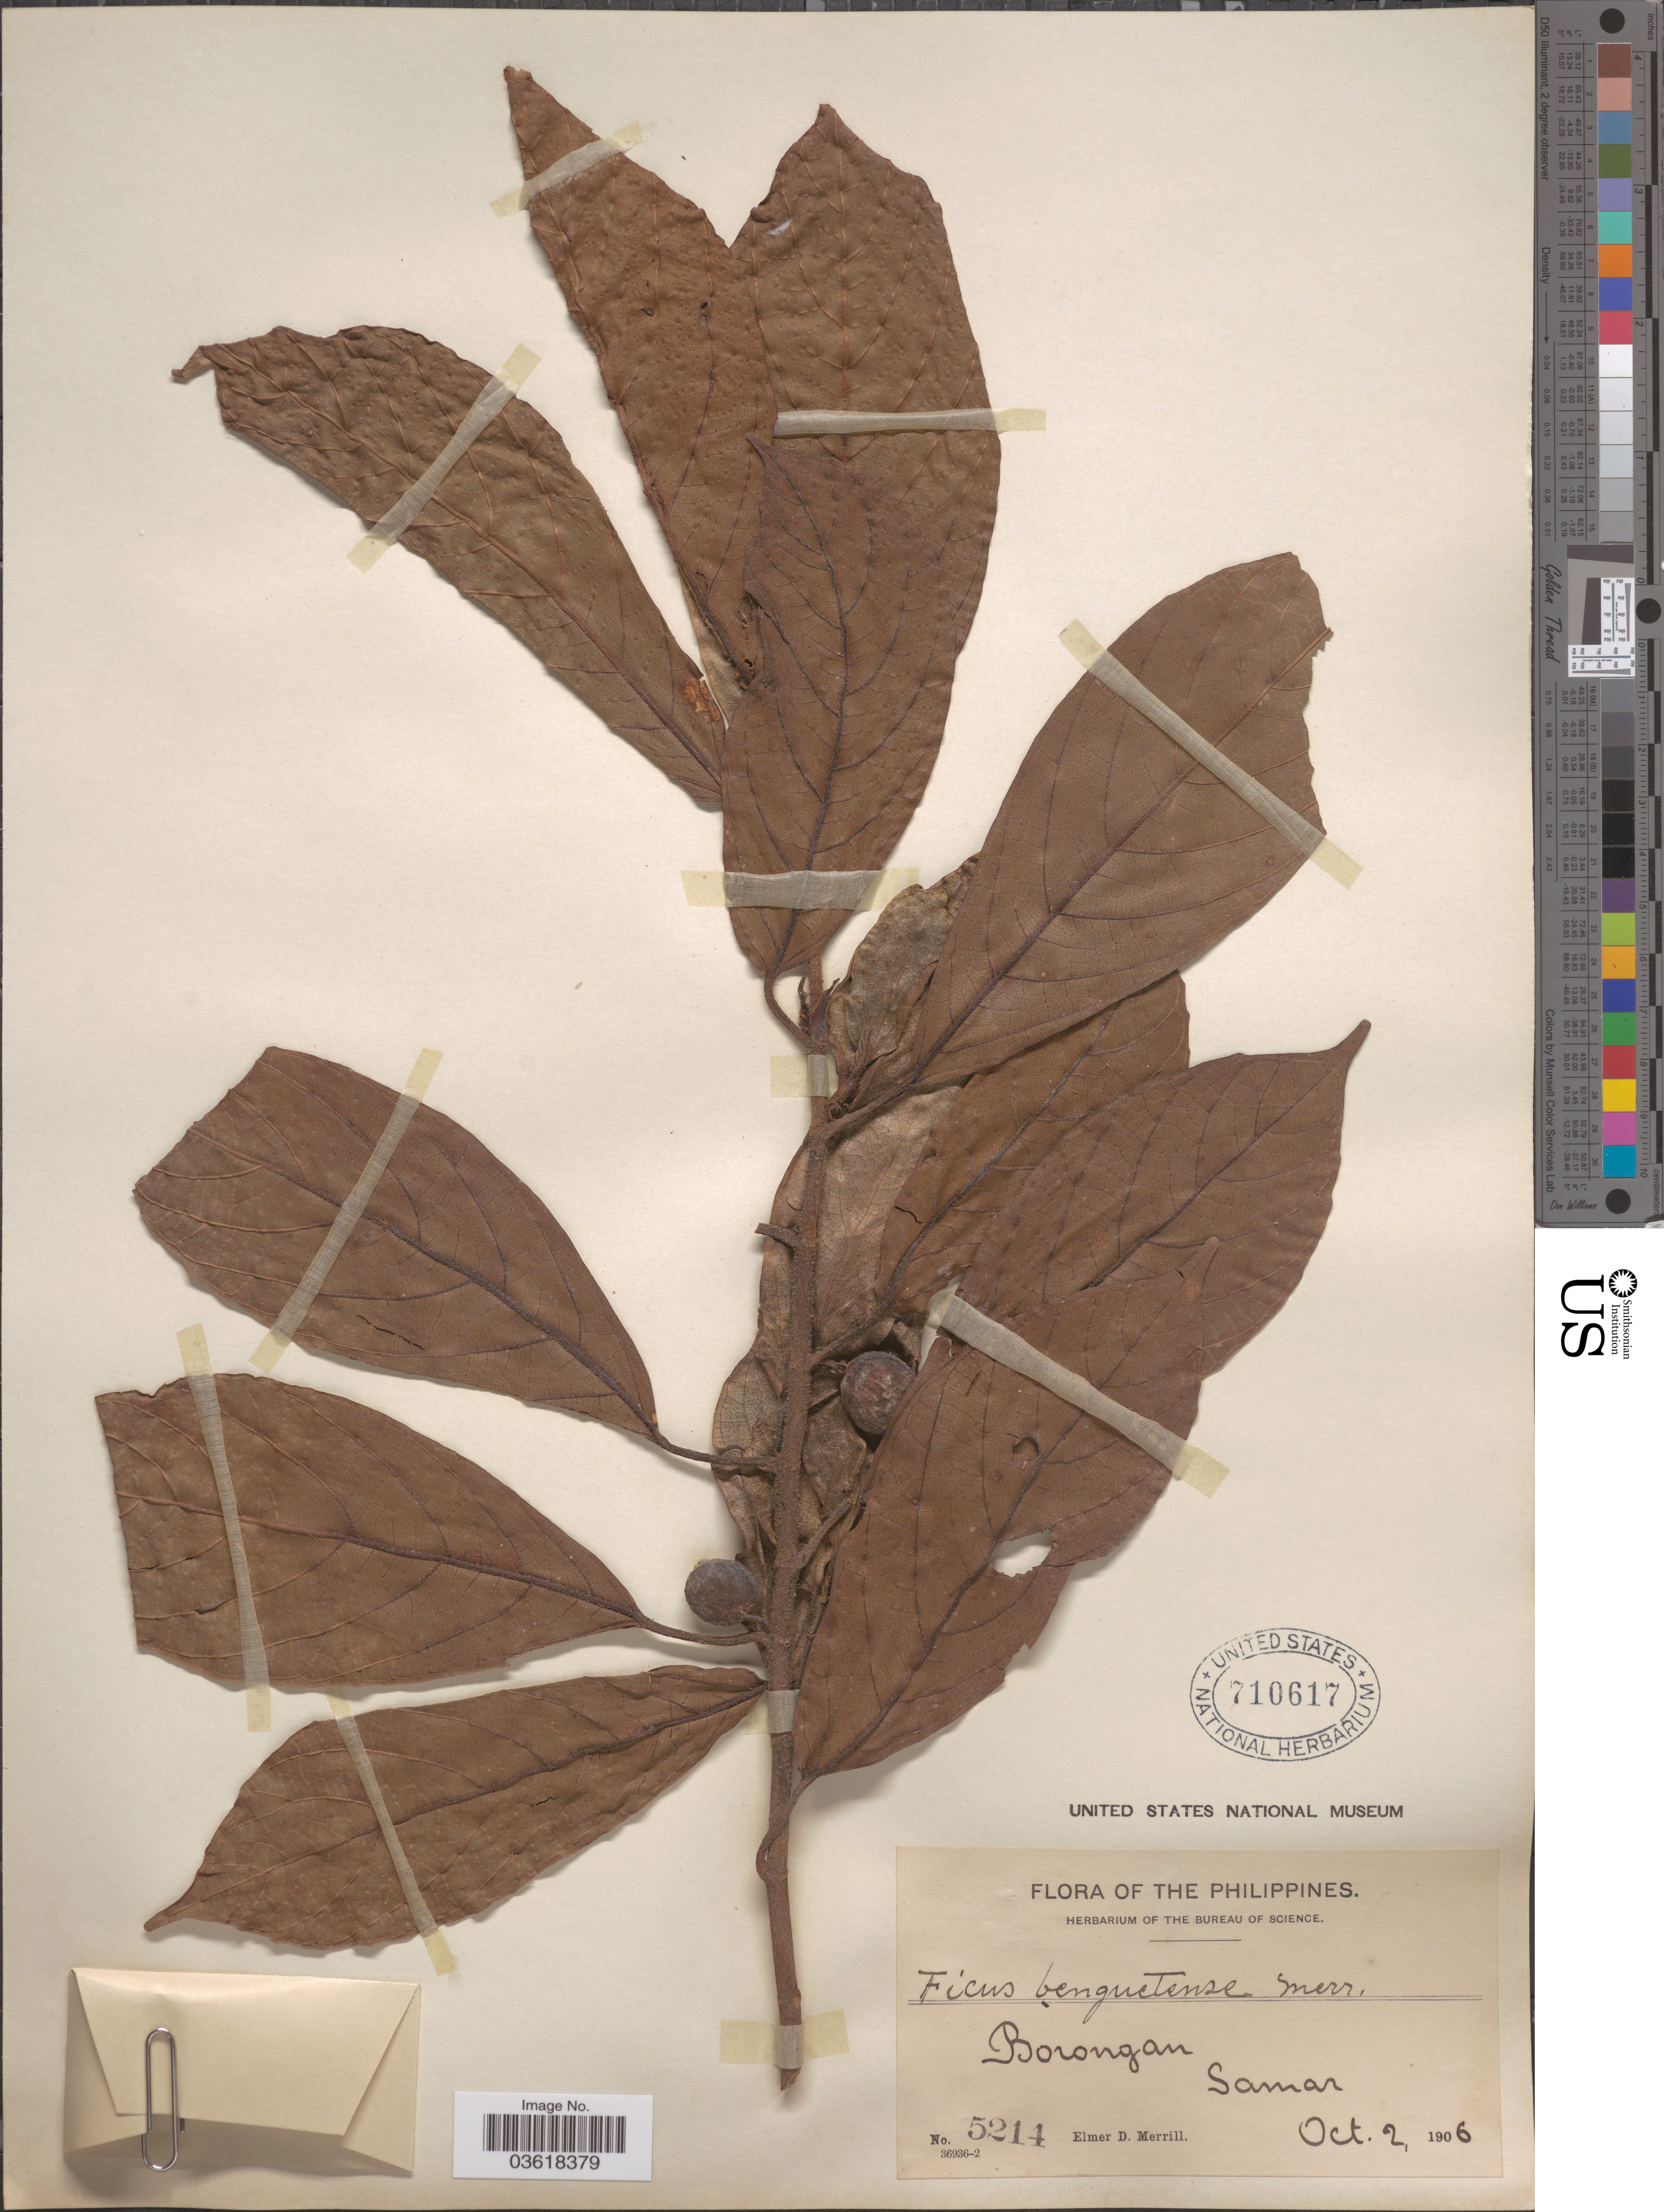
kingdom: Plantae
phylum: Tracheophyta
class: Magnoliopsida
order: Rosales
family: Moraceae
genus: Ficus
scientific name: Ficus benguetensis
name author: Merr.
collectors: E. D. Merrill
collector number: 5214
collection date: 1906-10-02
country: Philippines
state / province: Eastern Visayas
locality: Borongan, Samar.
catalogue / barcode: US 710617